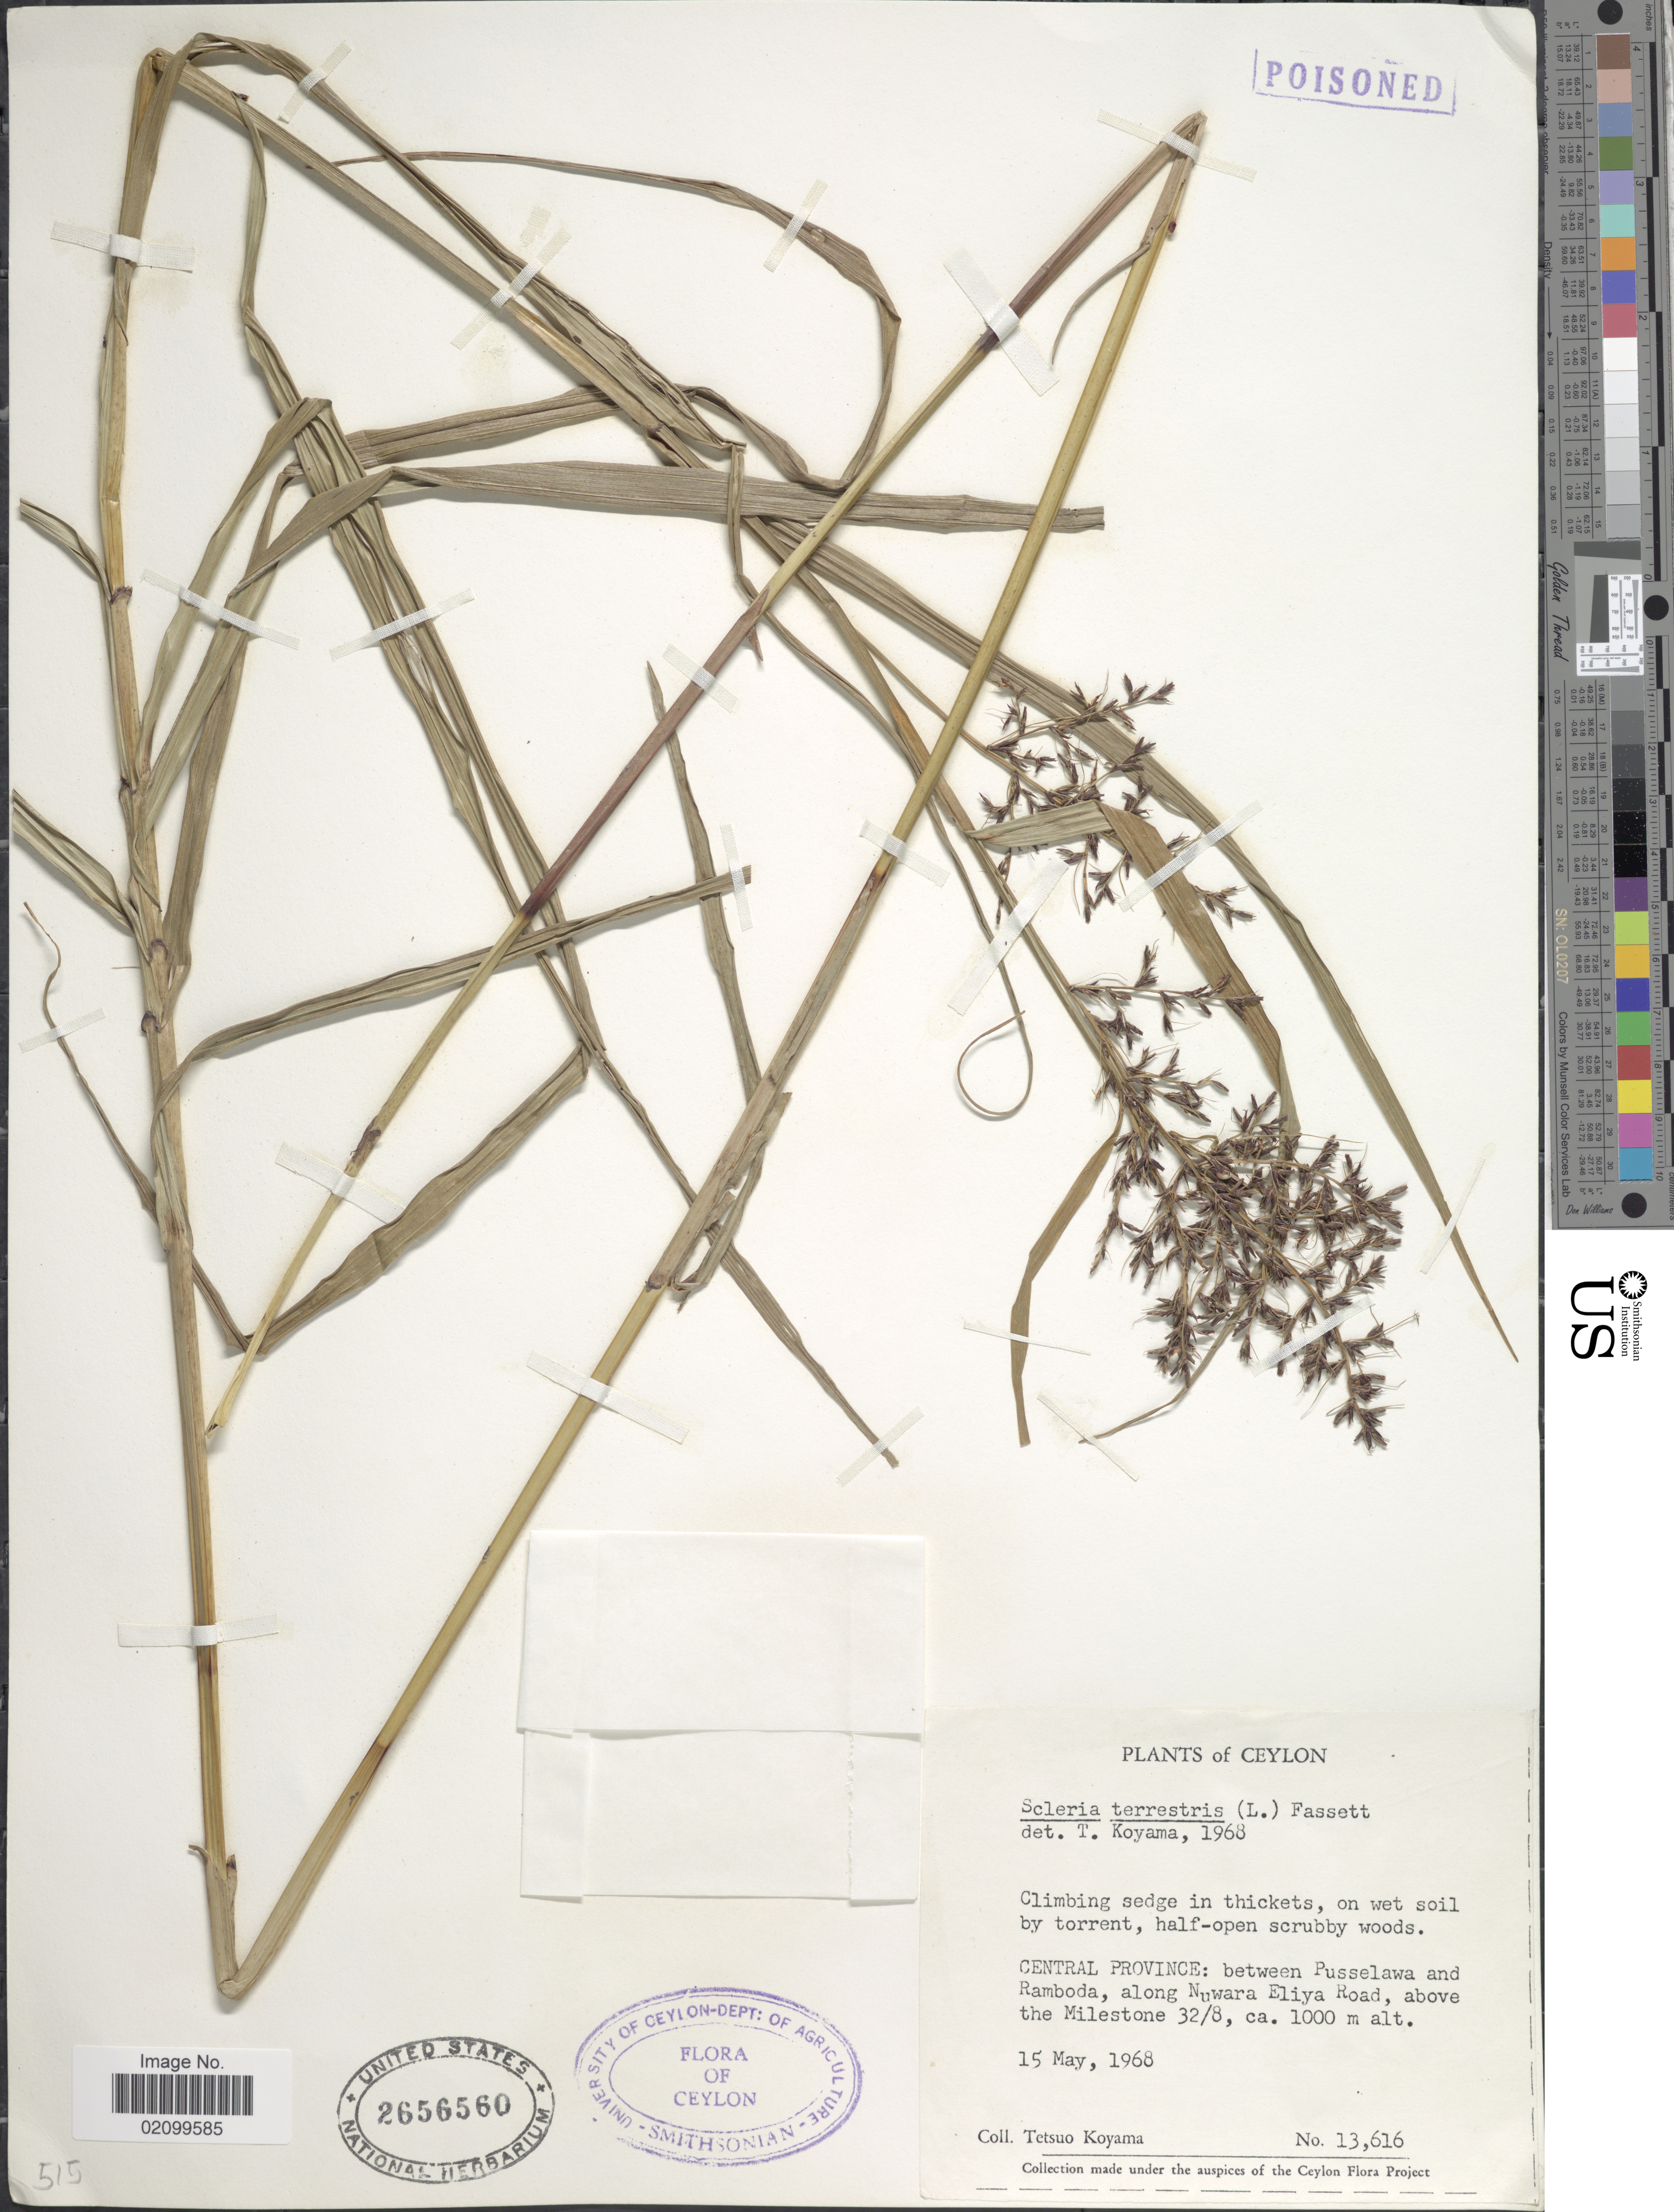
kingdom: Plantae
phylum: Tracheophyta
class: Liliopsida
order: Poales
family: Cyperaceae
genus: Scleria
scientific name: Scleria terrestris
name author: (L.) Fassett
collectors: T. Koyama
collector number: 13616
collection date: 1968-05-15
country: Sri Lanka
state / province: Central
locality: Ceylon. Central Province: between Pusselawa and Ramboda, along Nuwara Eliya Road, above the Milestone 32/8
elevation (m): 1000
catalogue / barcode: US 2656560